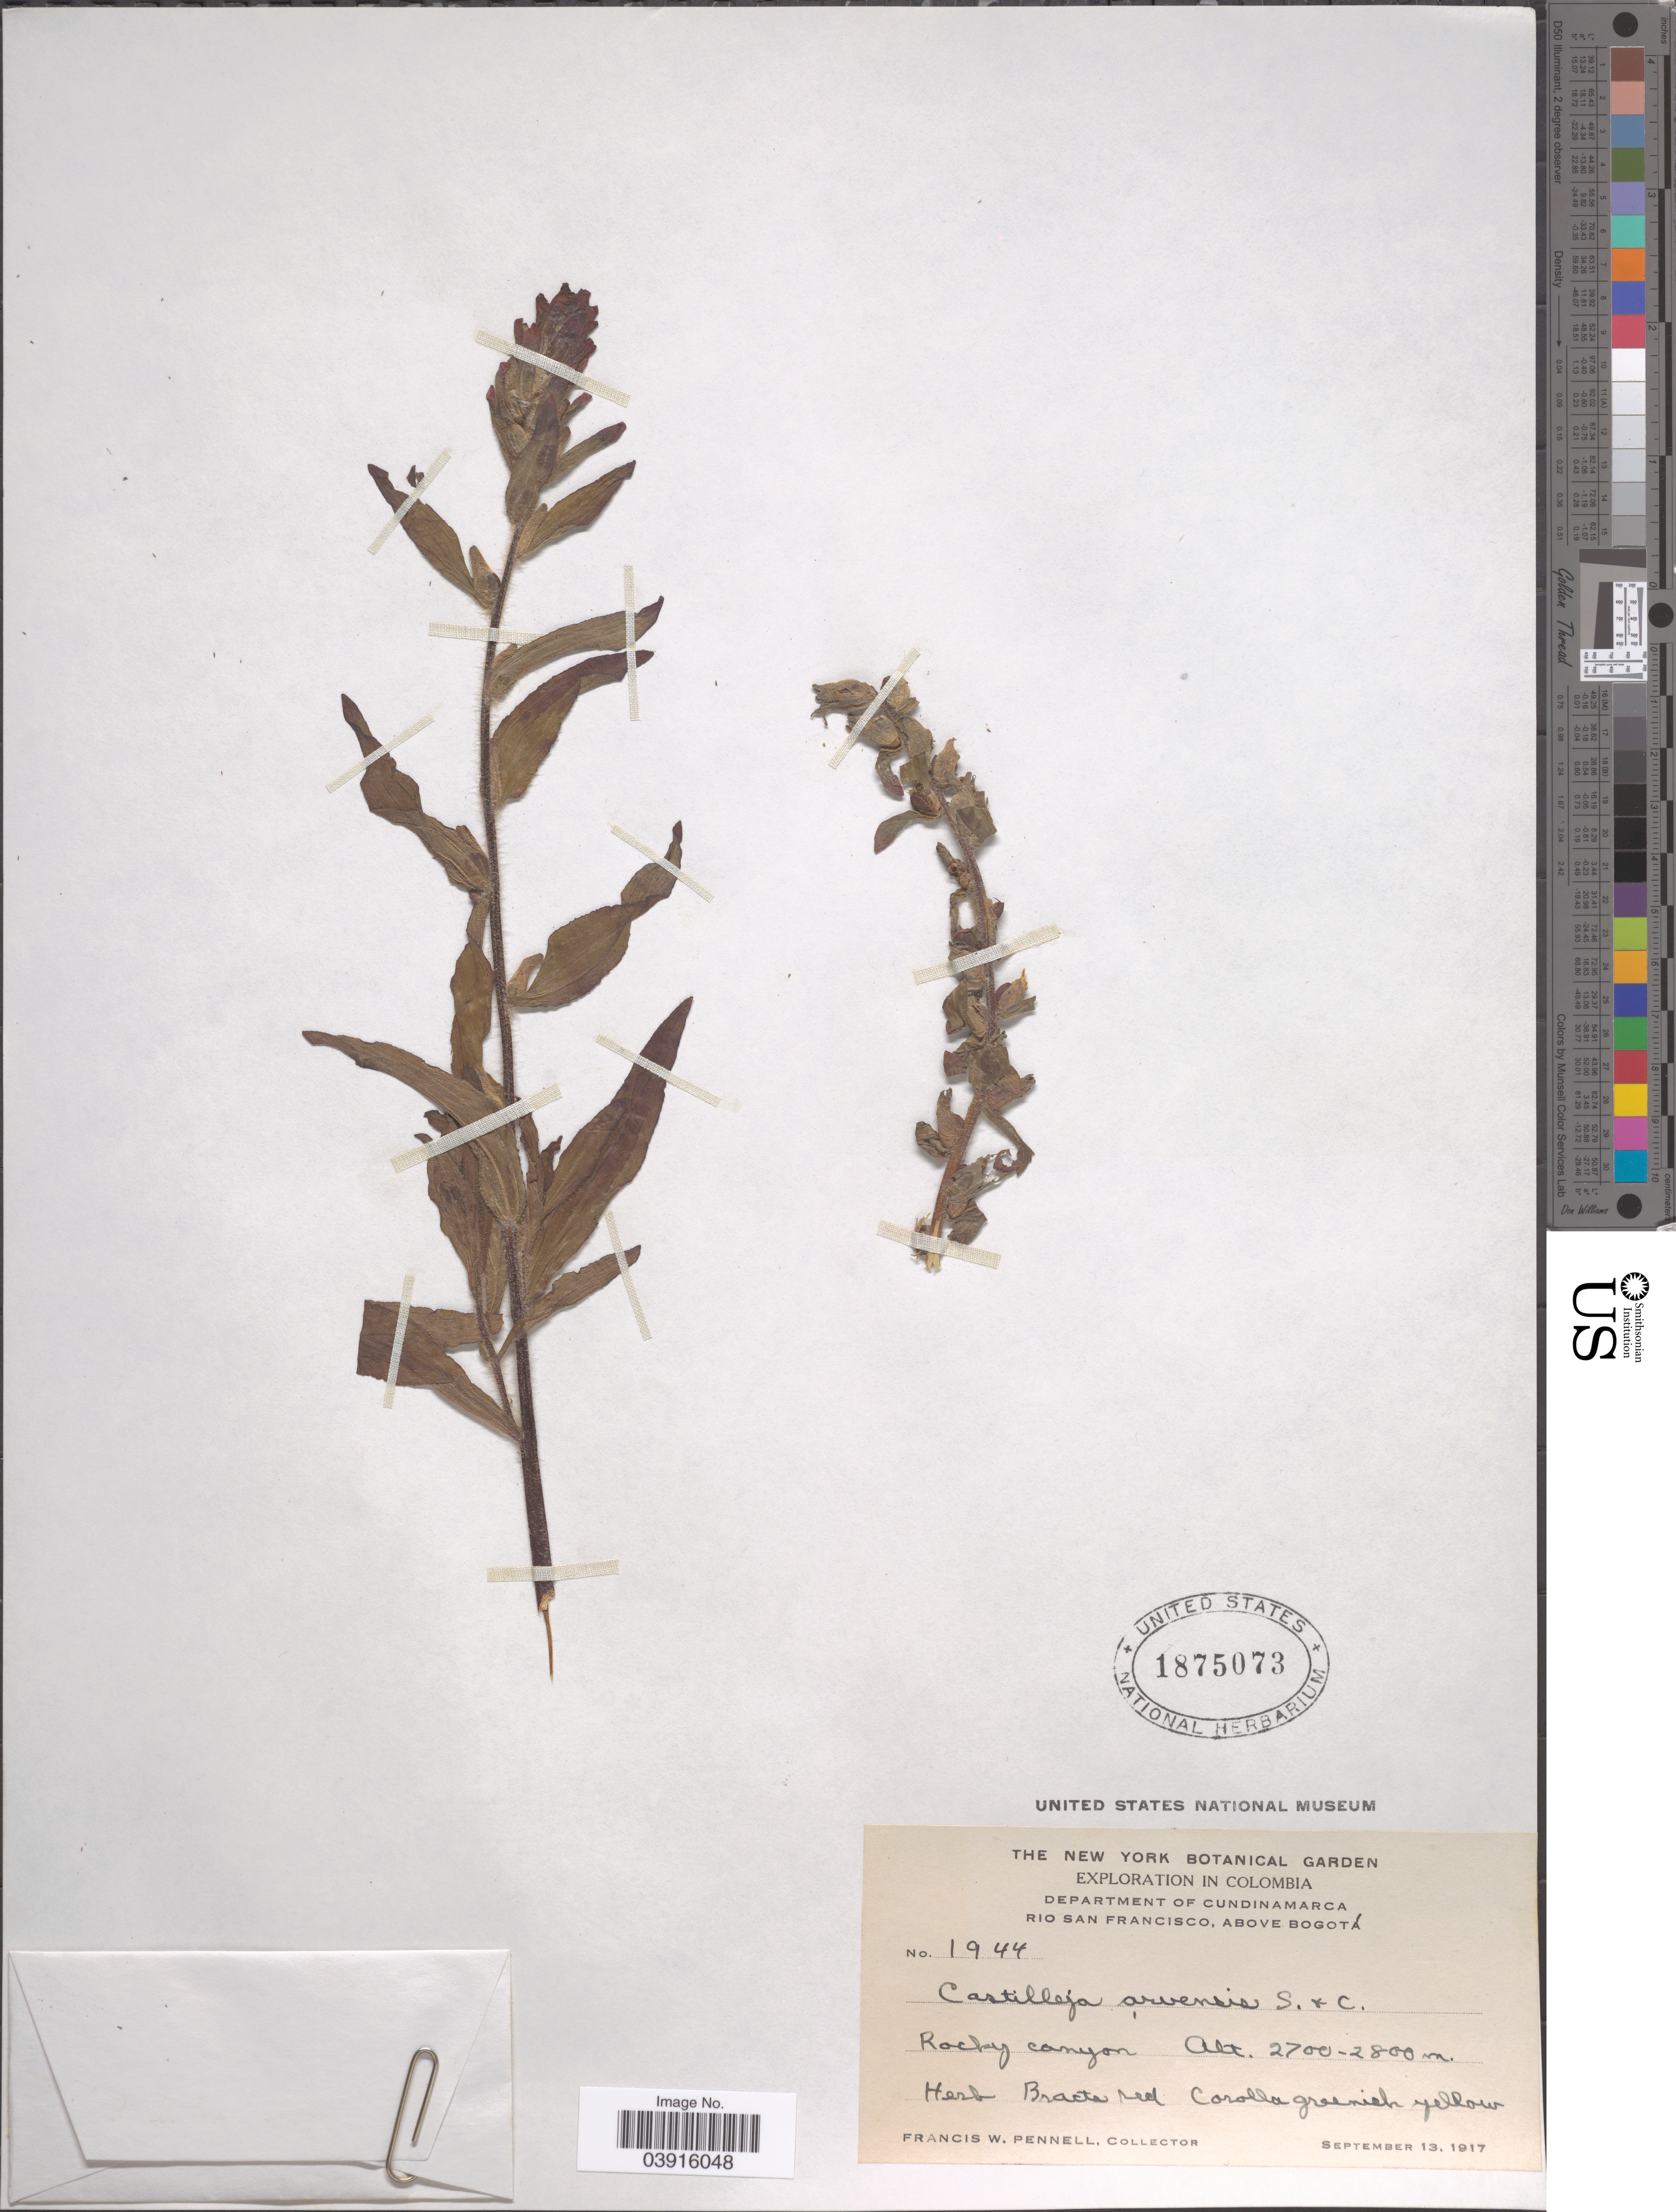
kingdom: Plantae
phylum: Tracheophyta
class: Magnoliopsida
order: Lamiales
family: Orobanchaceae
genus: Castilleja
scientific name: Castilleja arvensis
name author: Schltdl. & Cham.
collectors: F. W. Pennell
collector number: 1944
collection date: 1917-09-13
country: Colombia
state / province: Cundinamarca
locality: Department of Cundinamarca. Rio San Francisco, above Bogotá.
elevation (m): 2700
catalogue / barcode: US 1875073